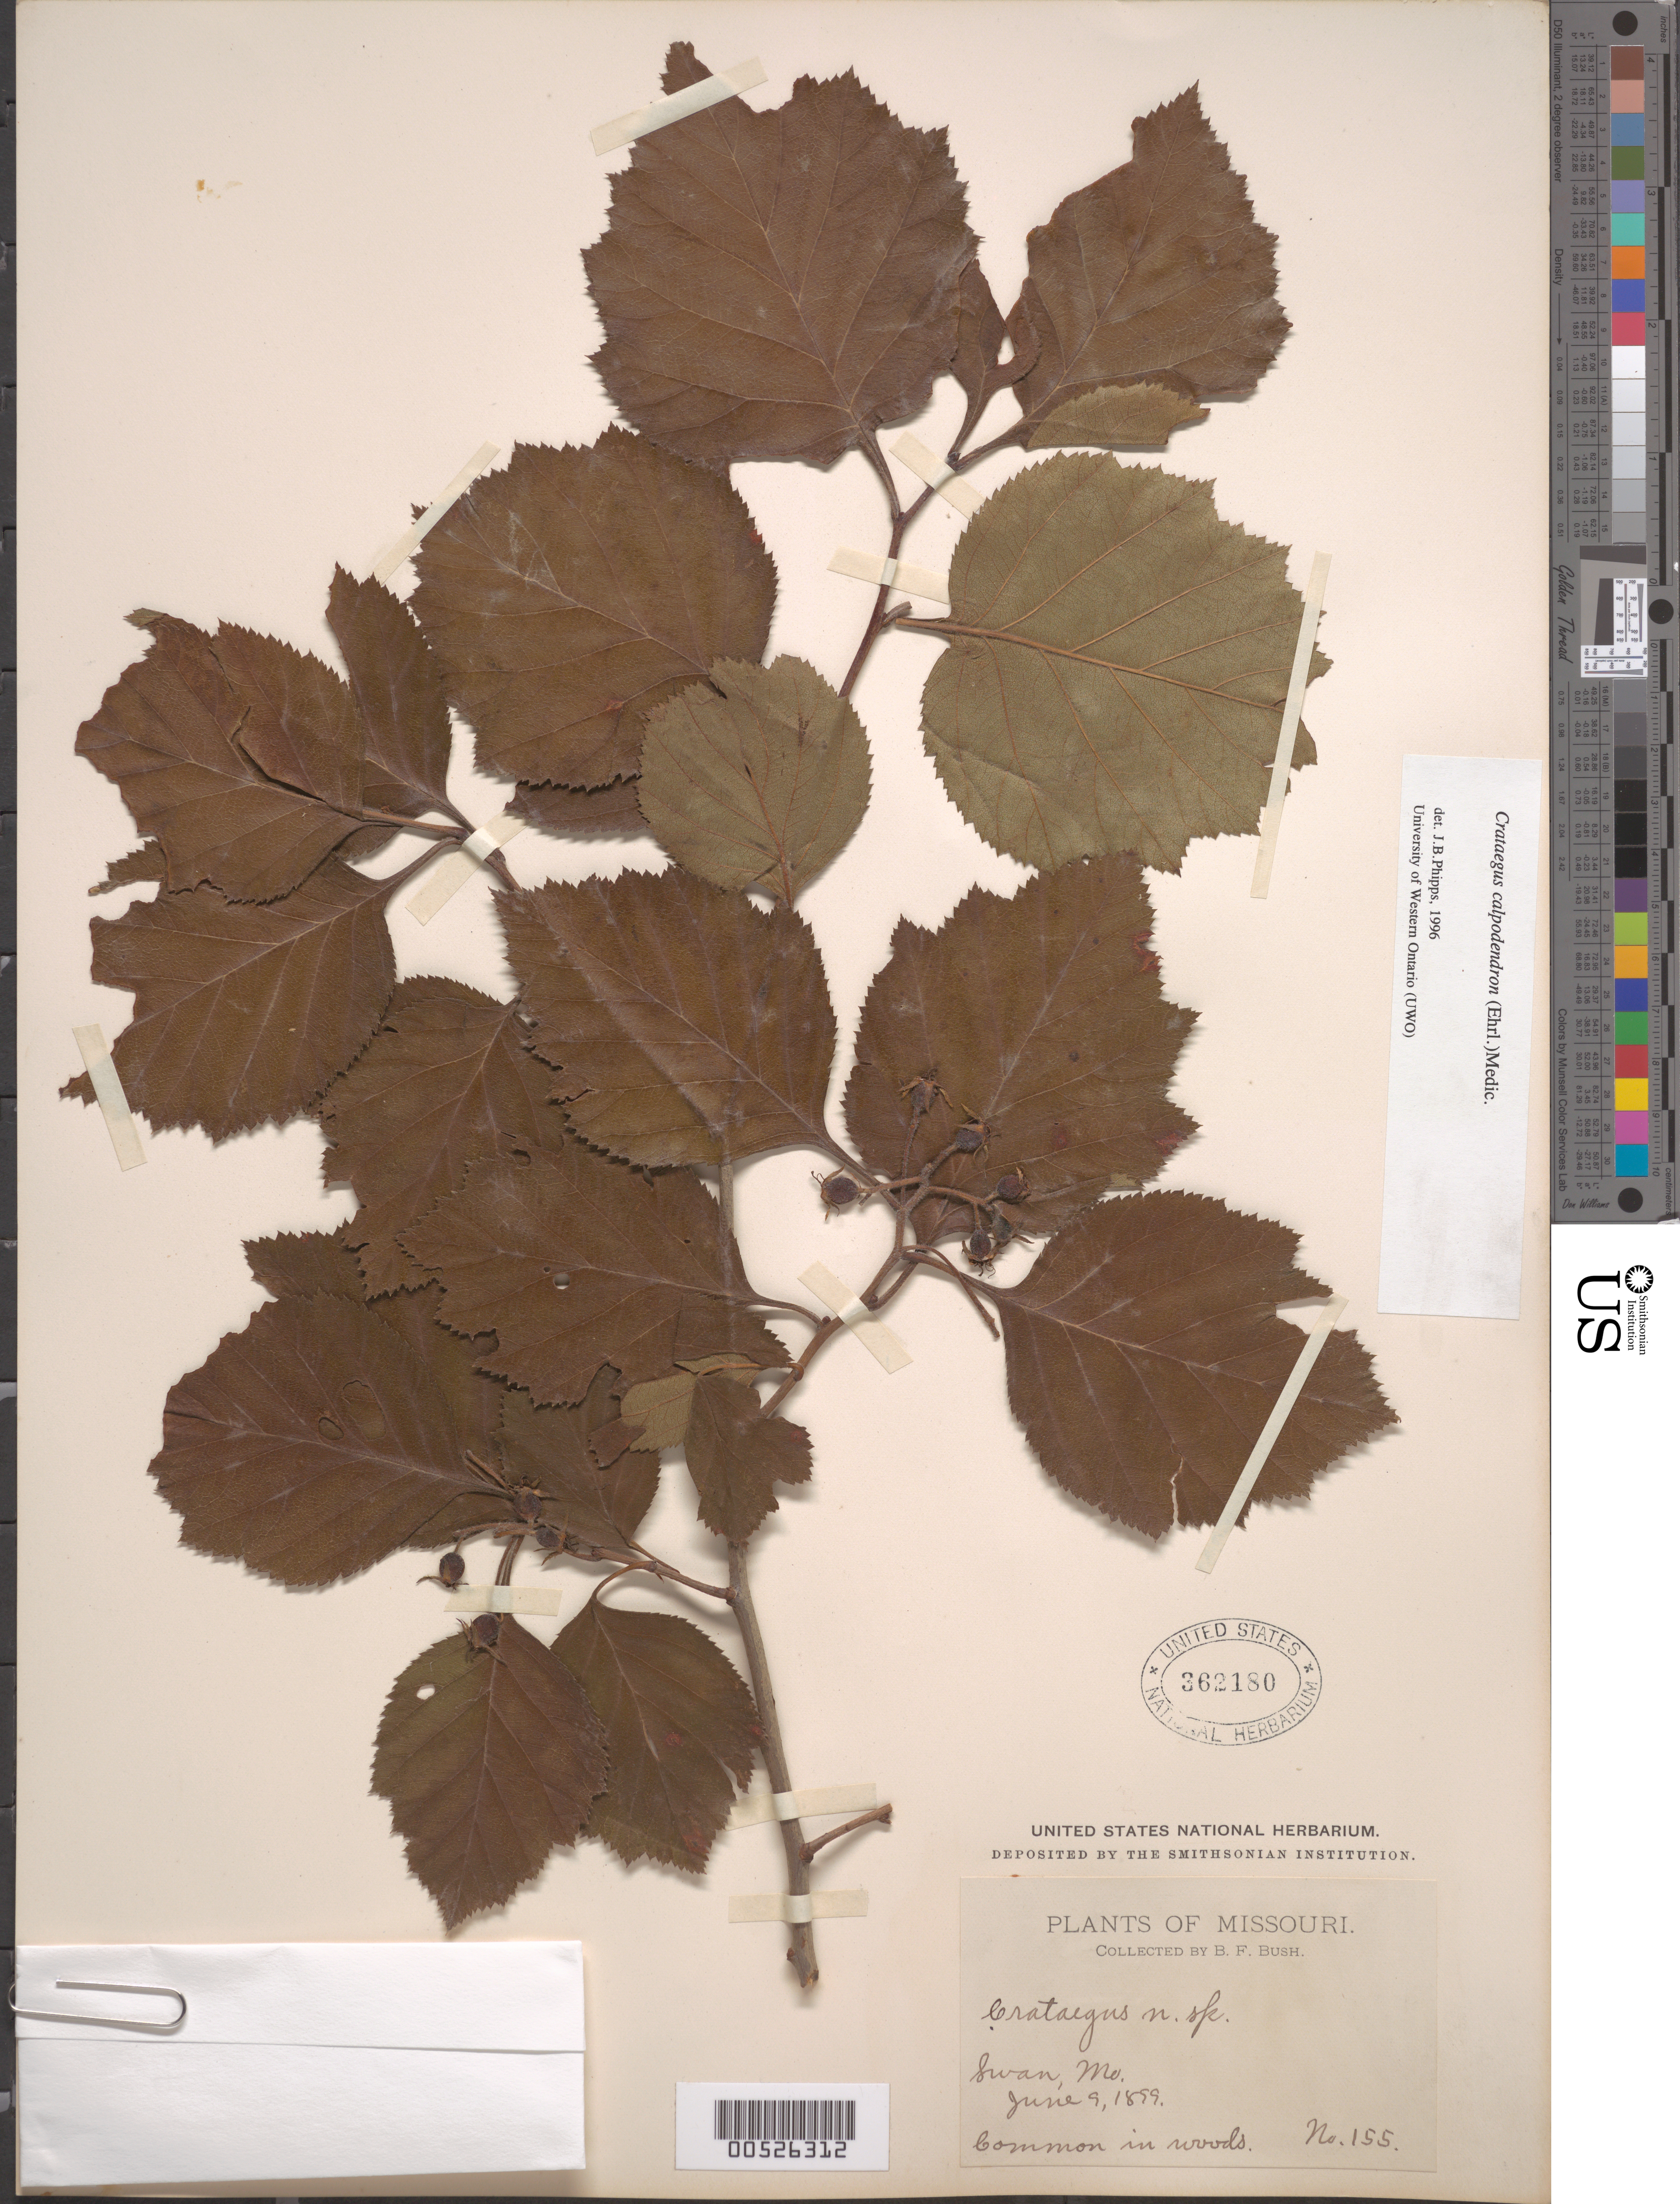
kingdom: Plantae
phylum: Tracheophyta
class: Magnoliopsida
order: Rosales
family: Rosaceae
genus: Crataegus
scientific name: Crataegus calpodendron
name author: (Ehrh.) Medik.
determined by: Phipps, James B., (UWO), University of Western Ontario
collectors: B. F. Bush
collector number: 155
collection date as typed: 09 Jun 1899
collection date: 1899-06-09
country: United States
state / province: Missouri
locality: Swan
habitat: In woods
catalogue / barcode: US 362180